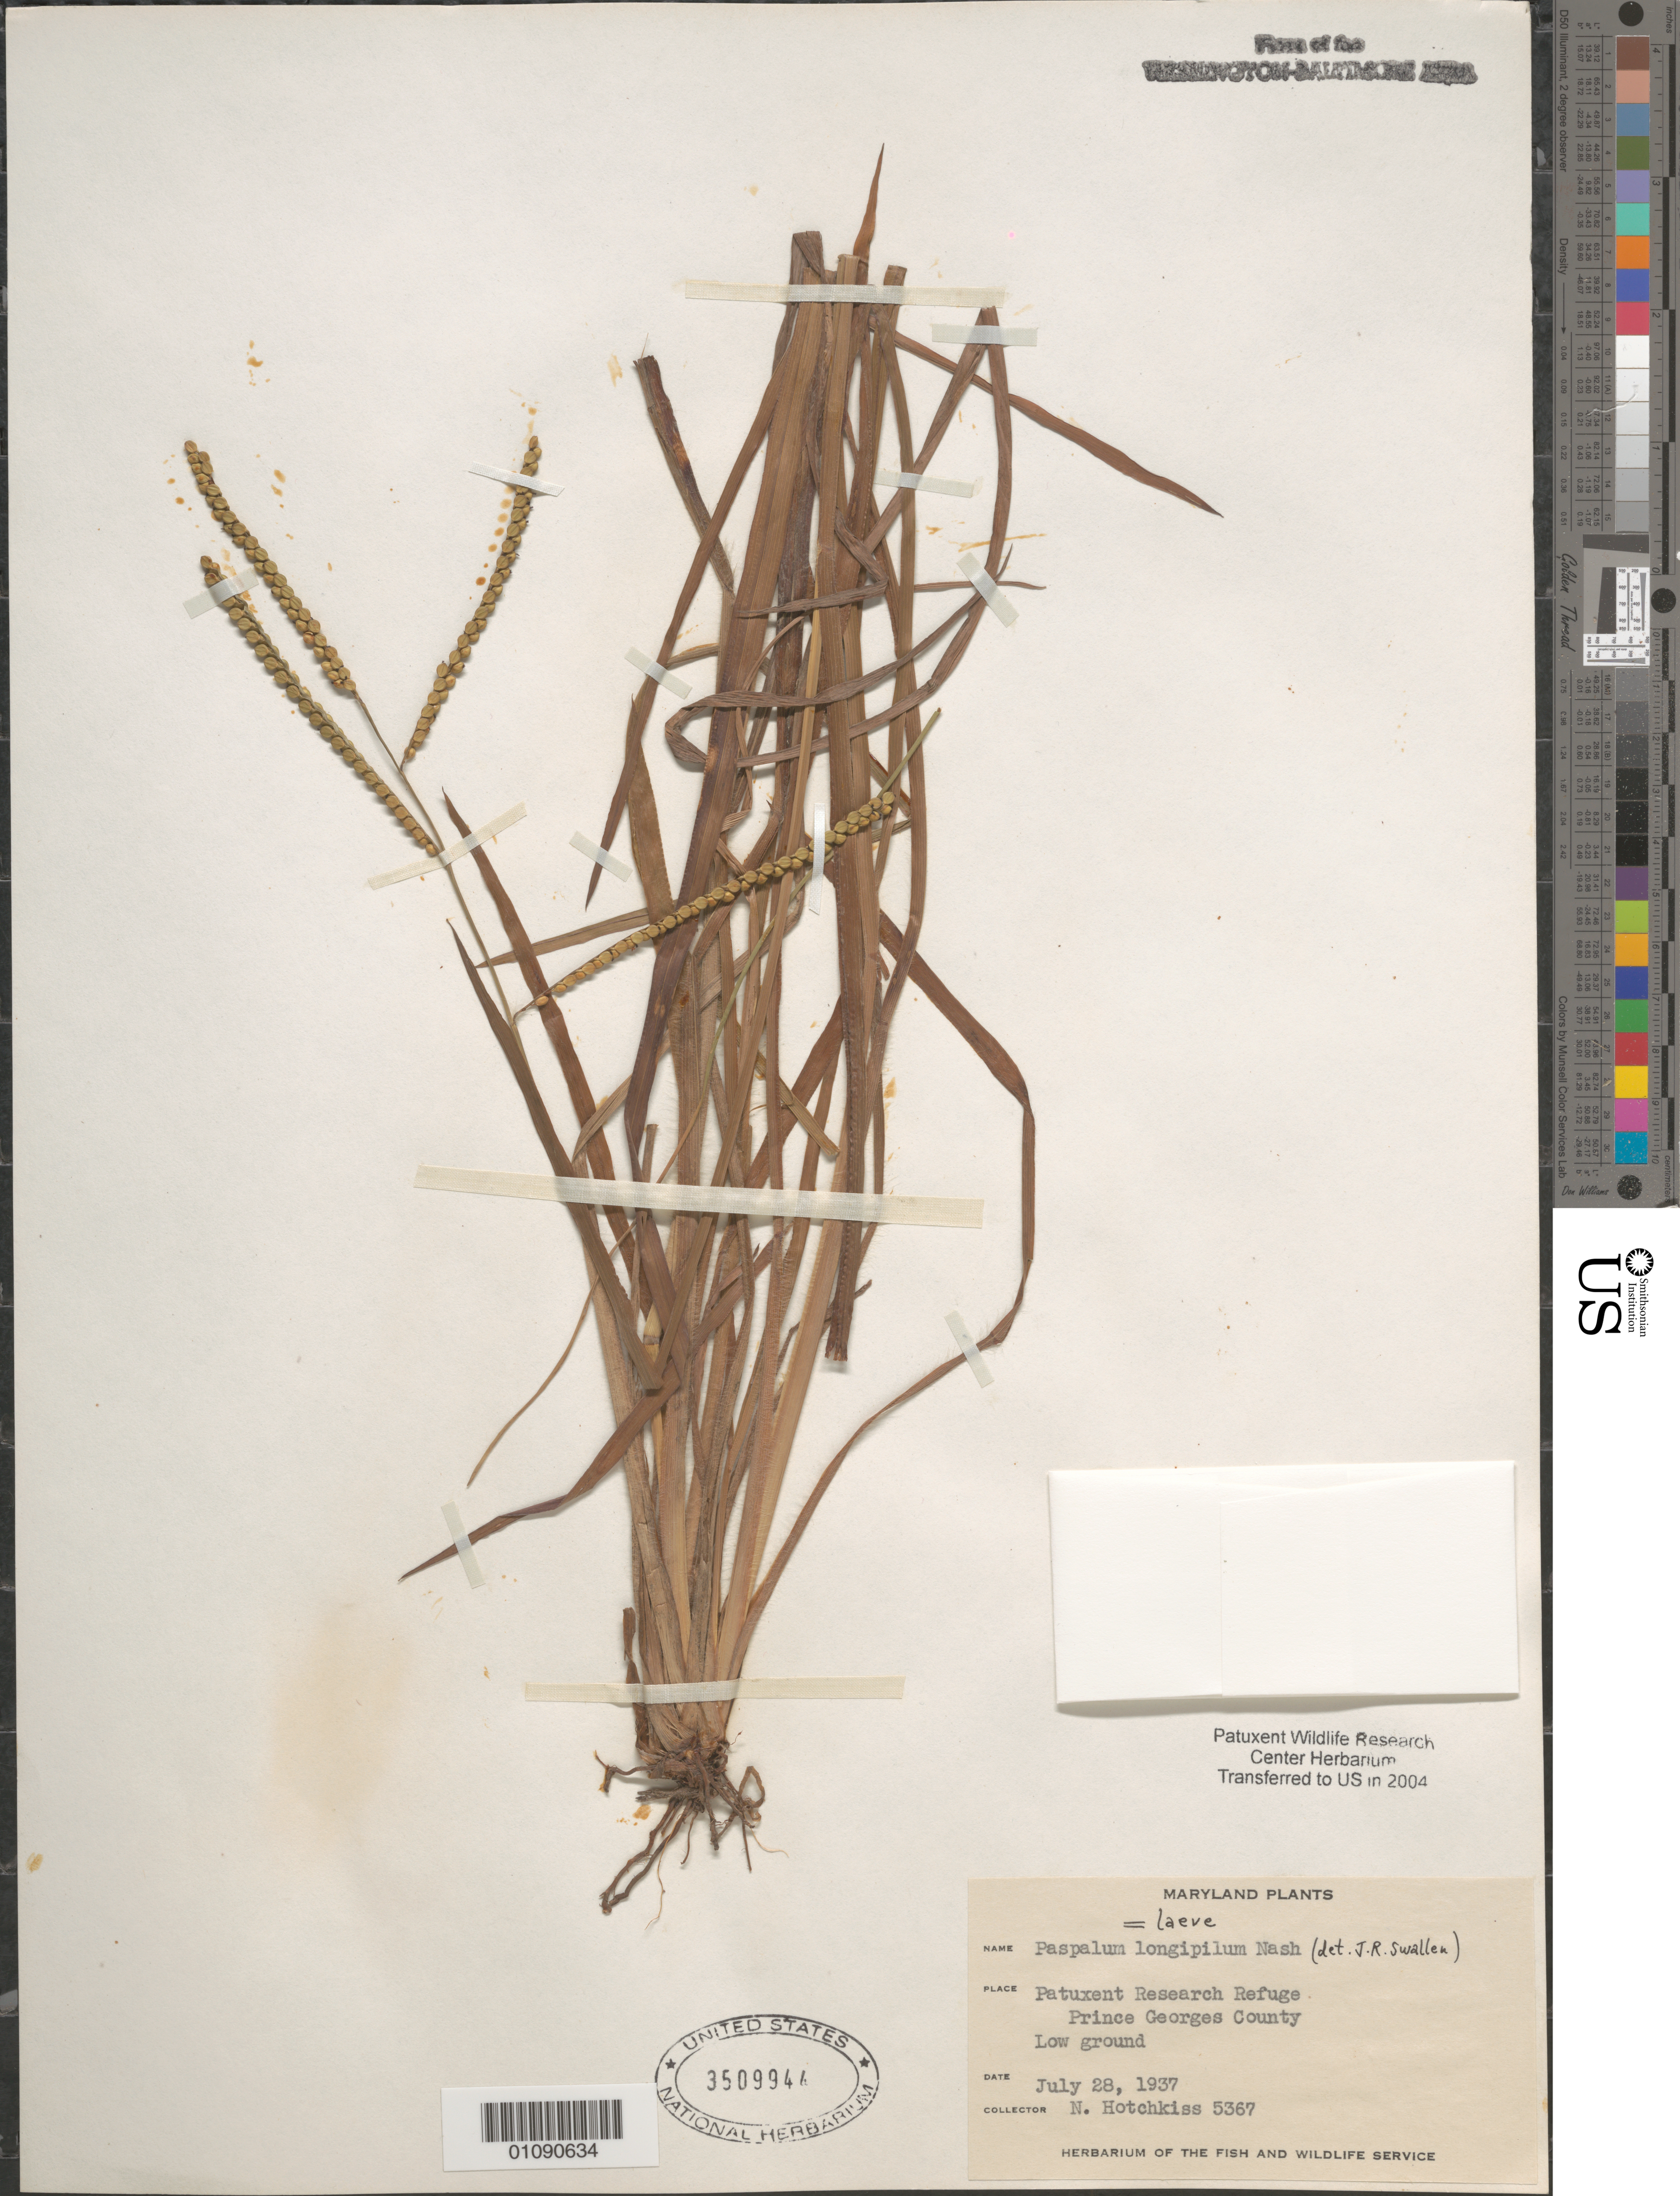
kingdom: Plantae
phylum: Tracheophyta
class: Liliopsida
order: Poales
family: Poaceae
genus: Paspalum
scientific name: Paspalum laeve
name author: Michx.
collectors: N. Hotchkiss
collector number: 5367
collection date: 1937-07-28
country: United States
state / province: Maryland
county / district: Prince George's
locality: Patuxent Wildlife Refuge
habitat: Low ground.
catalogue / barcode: US 3509944